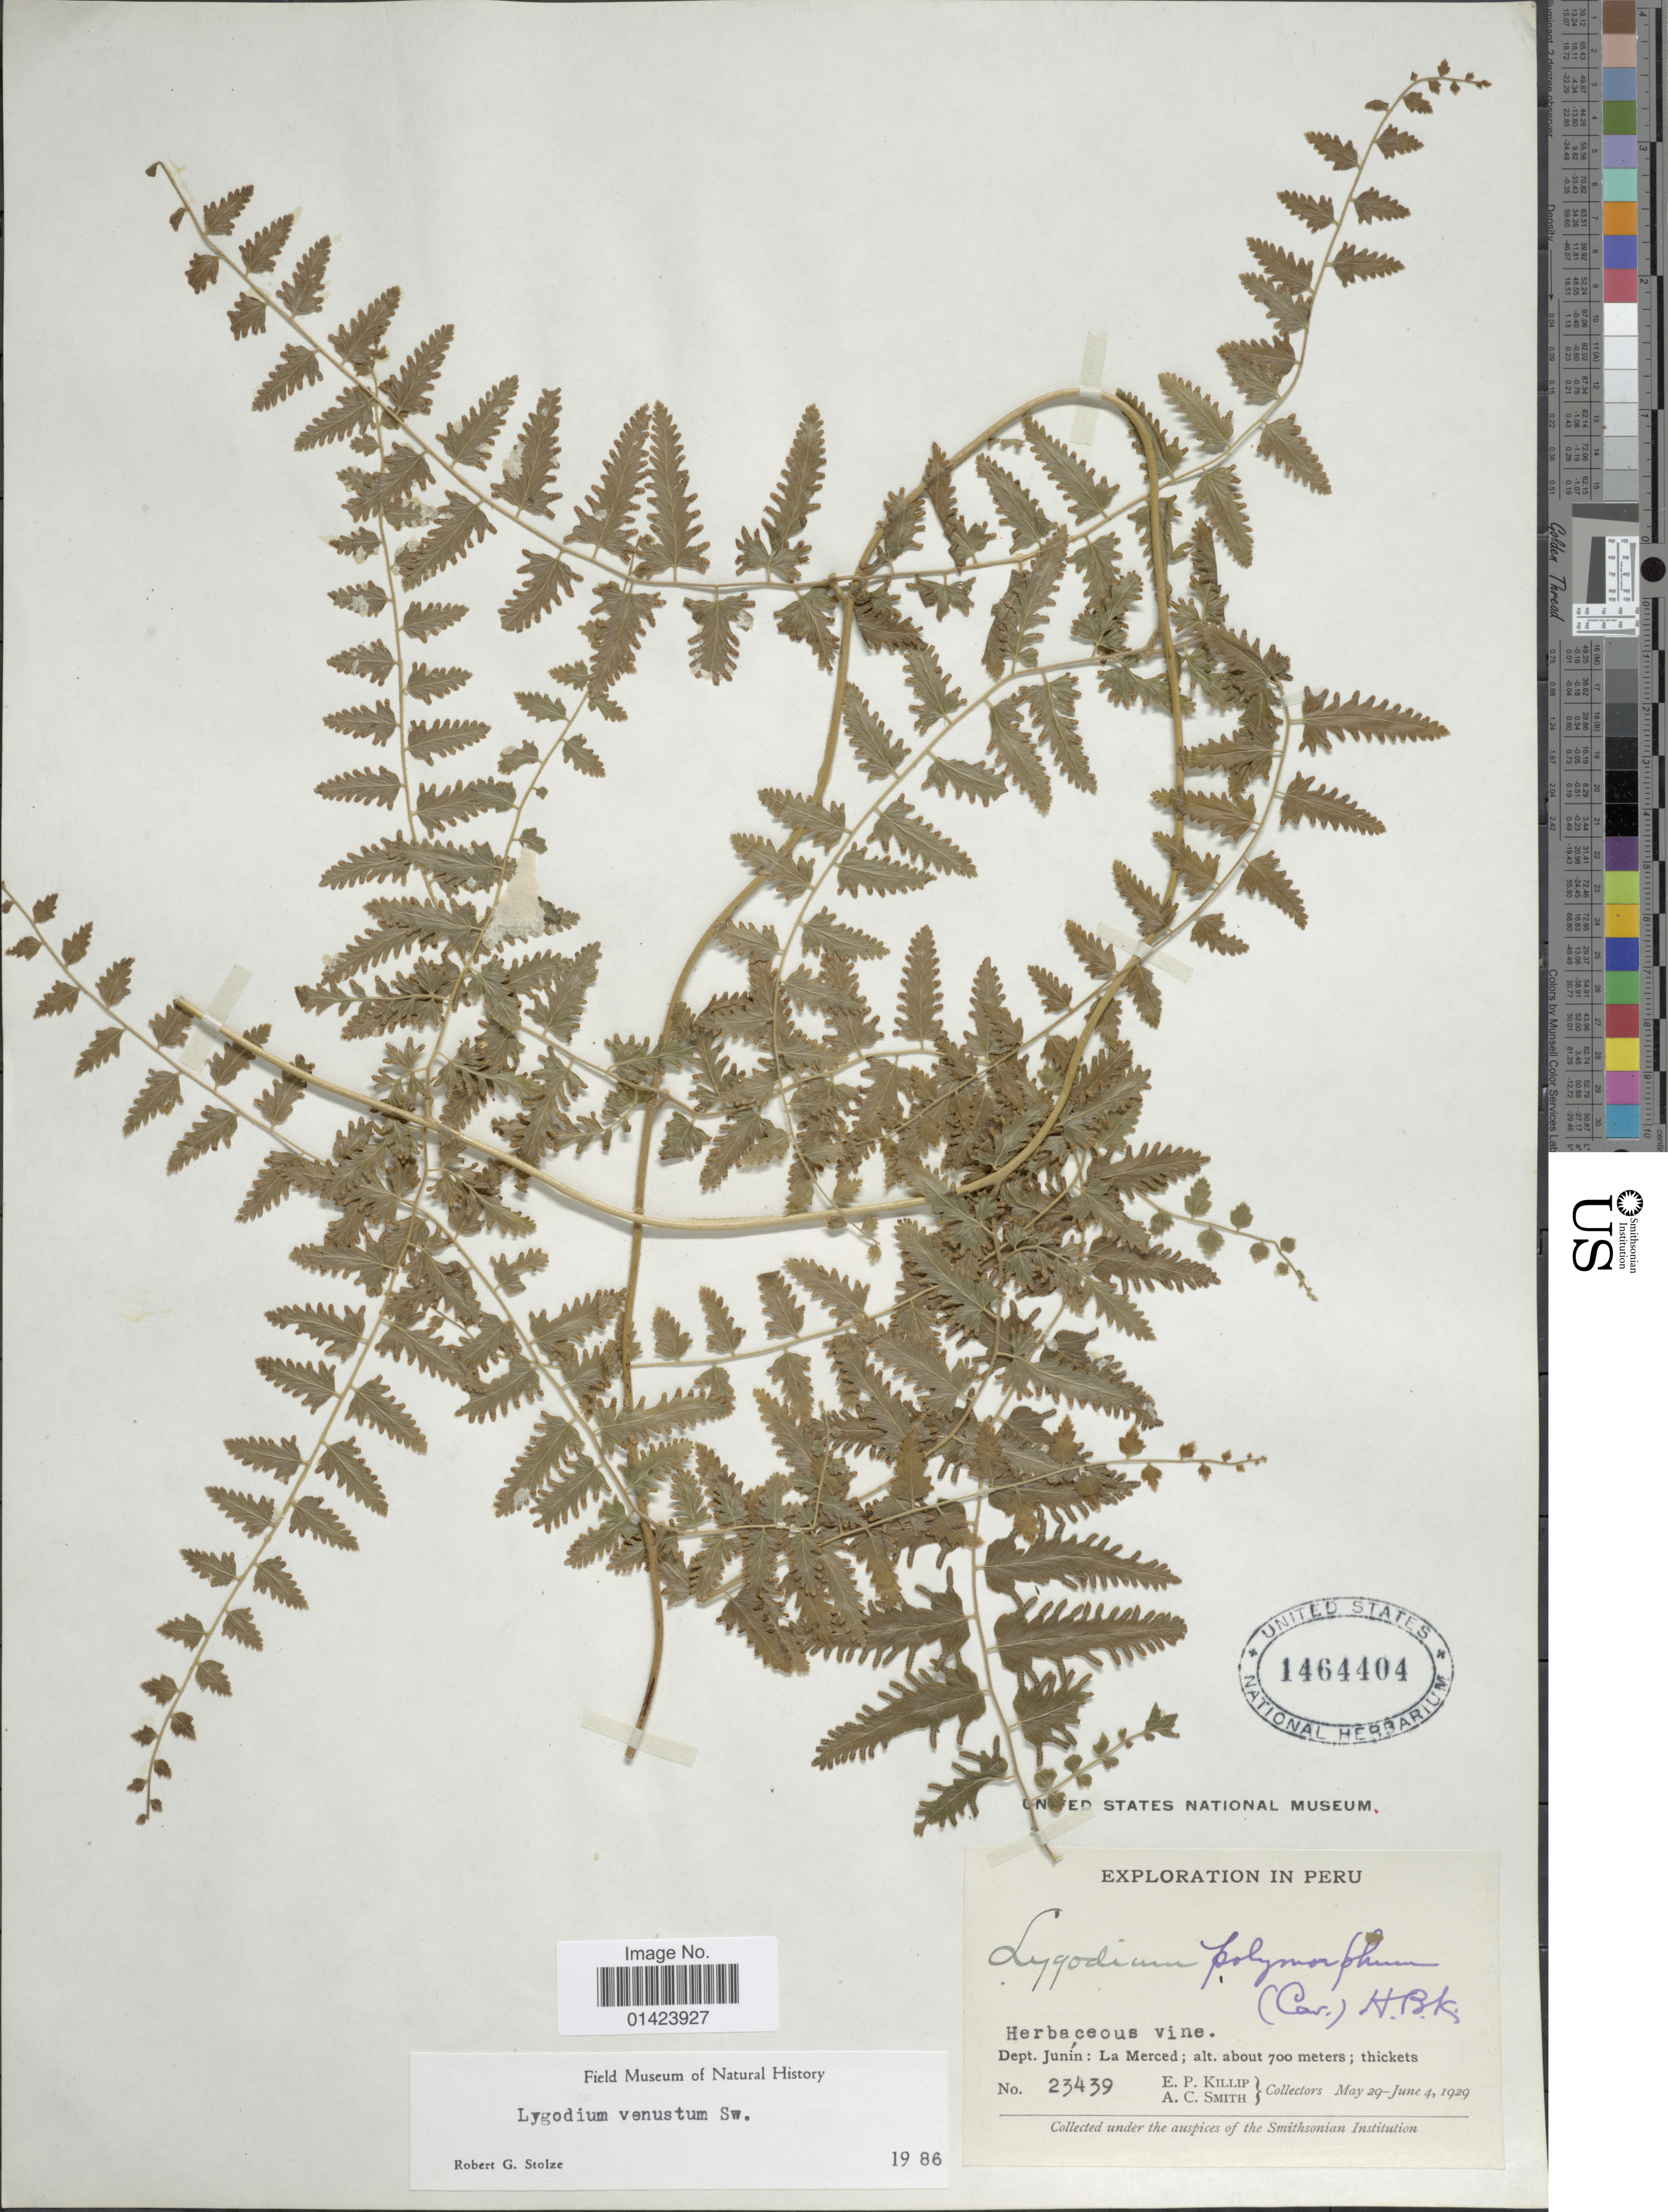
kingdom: Plantae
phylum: Tracheophyta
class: Polypodiopsida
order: Schizaeales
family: Lygodiaceae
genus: Lygodium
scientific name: Lygodium venustum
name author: Sw.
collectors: E. P. Killip & A. C. Smith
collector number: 23439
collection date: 1929-05-29/1929-06-04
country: Peru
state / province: Junín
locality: Dept. Junin: La Merced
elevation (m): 700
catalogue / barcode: US 1464404